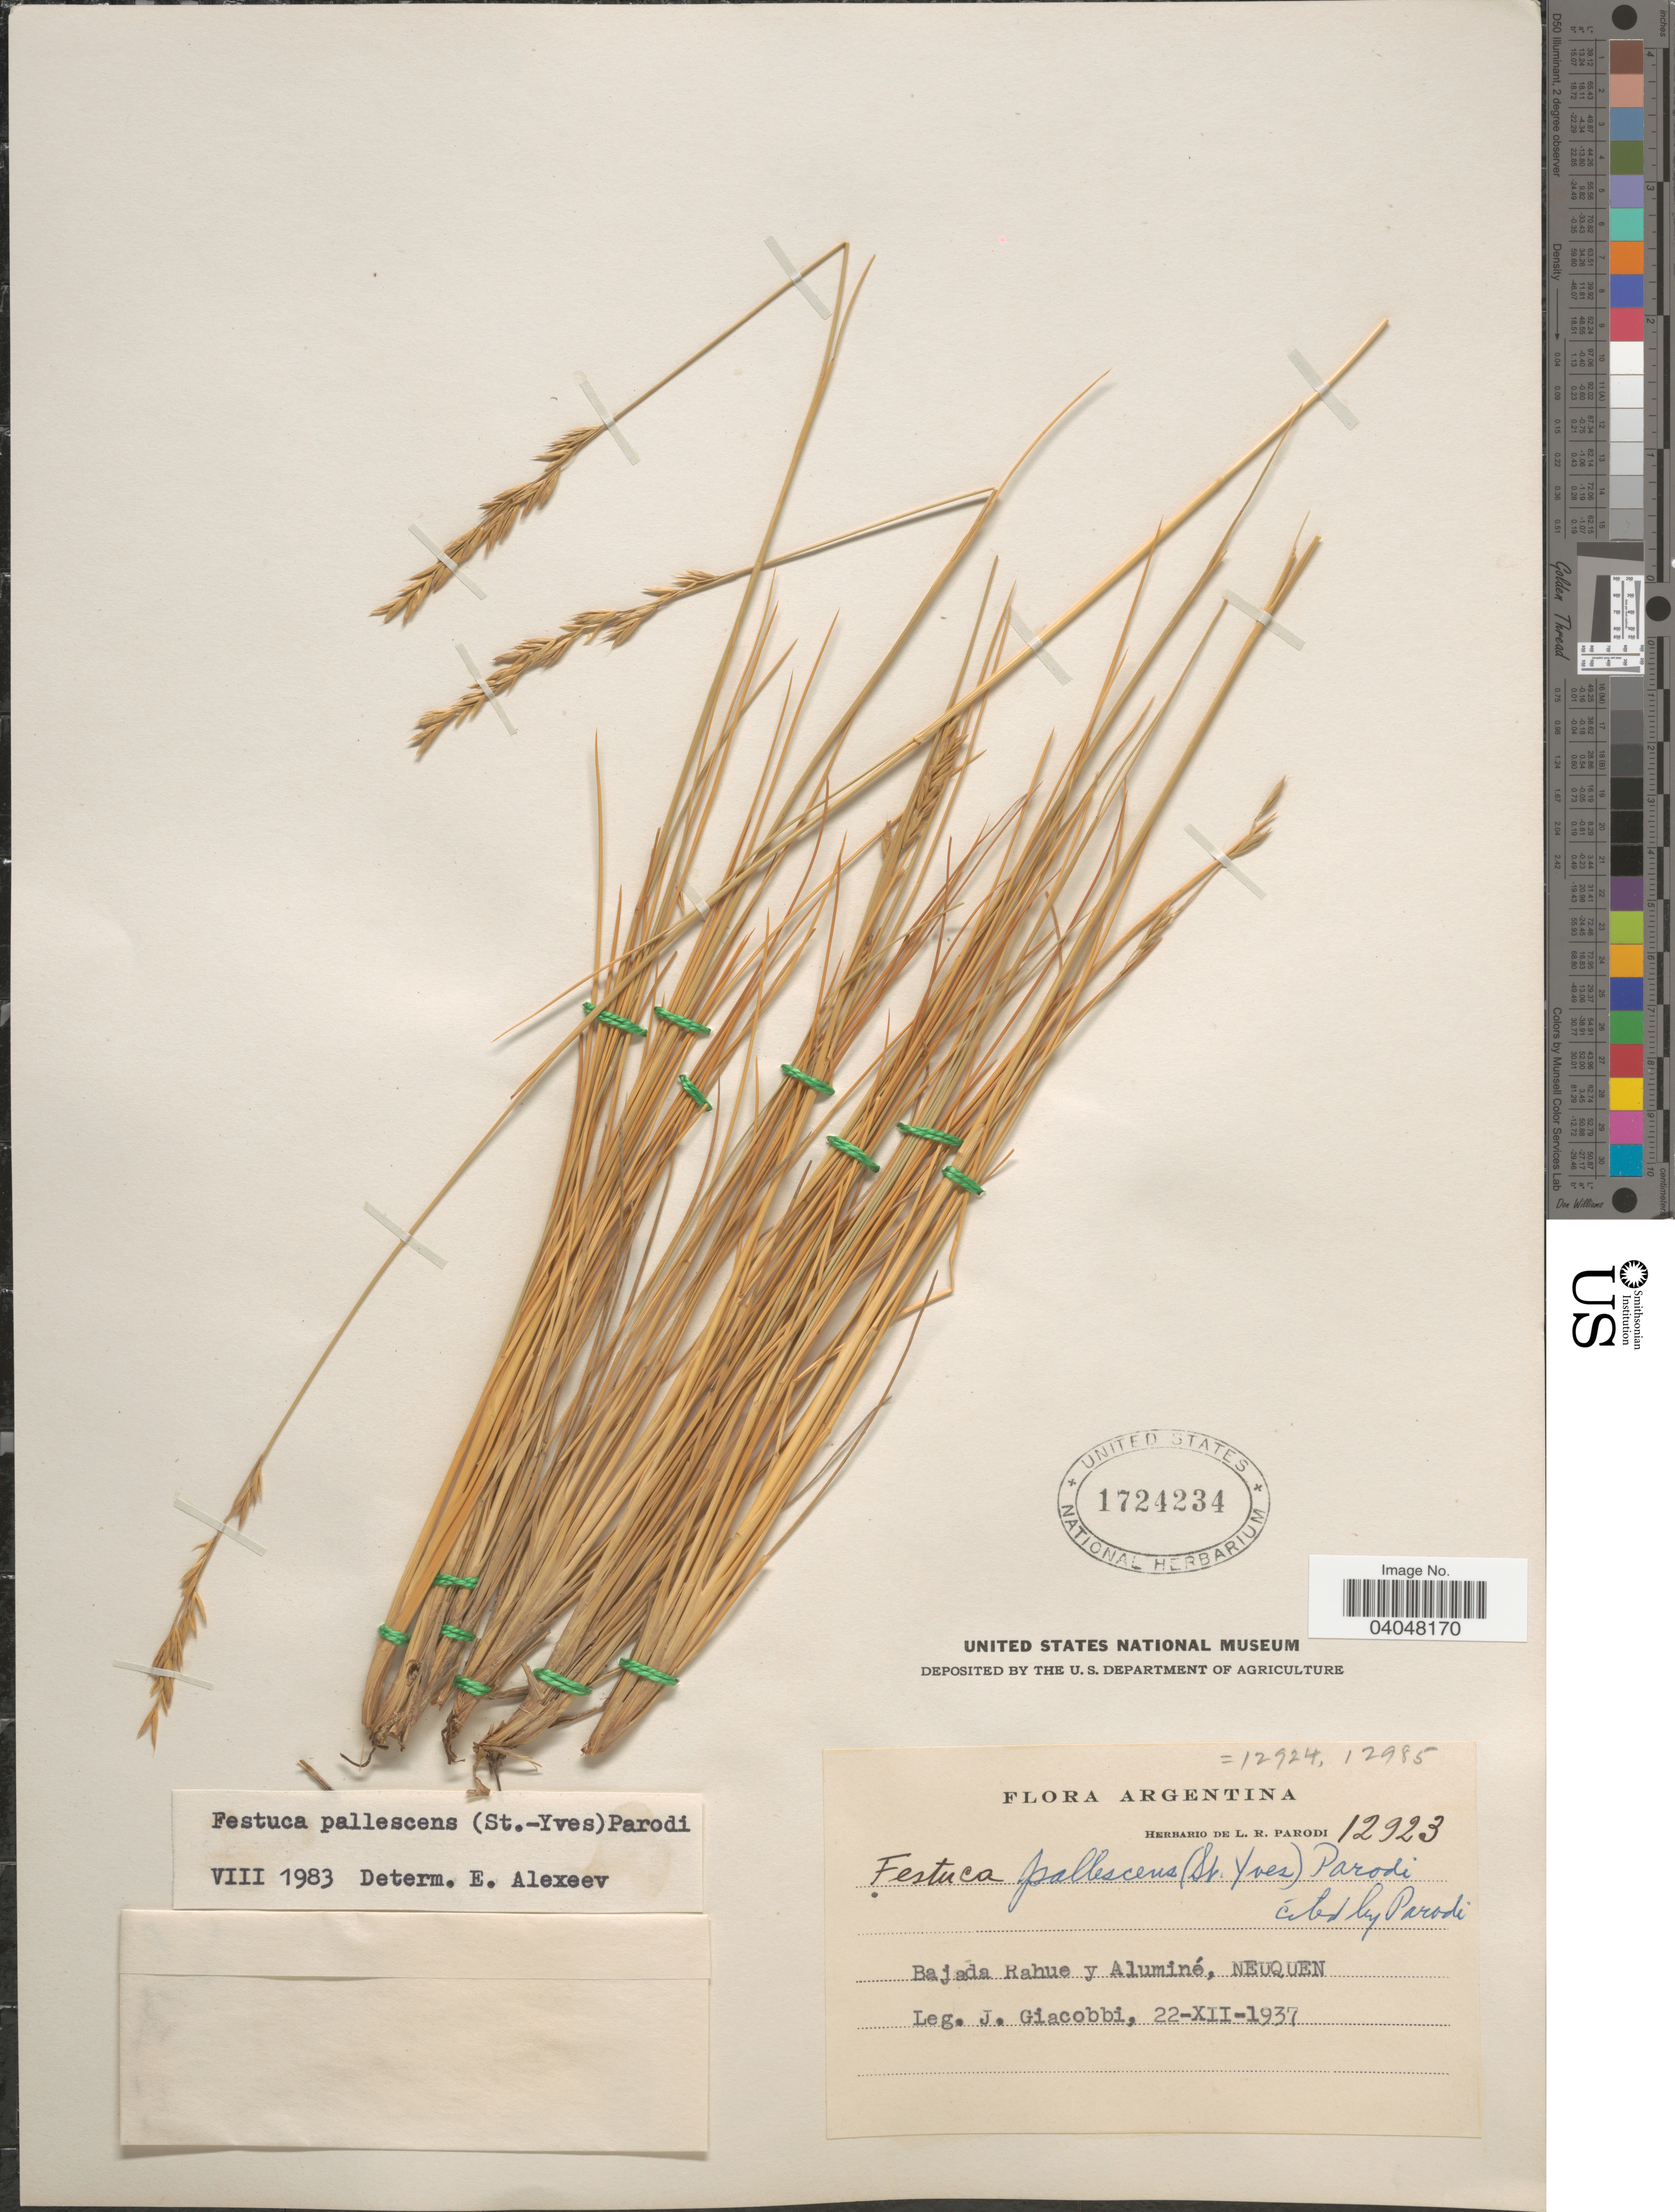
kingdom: Plantae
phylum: Tracheophyta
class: Liliopsida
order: Poales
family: Poaceae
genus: Festuca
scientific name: Festuca pallescens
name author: (St.-Yves) Parodi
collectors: J. Giacobbi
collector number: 12923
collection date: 1937-12-22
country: Argentina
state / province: Neuquen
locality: Bajada Rahue y Alaminé.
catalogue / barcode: US 1724234